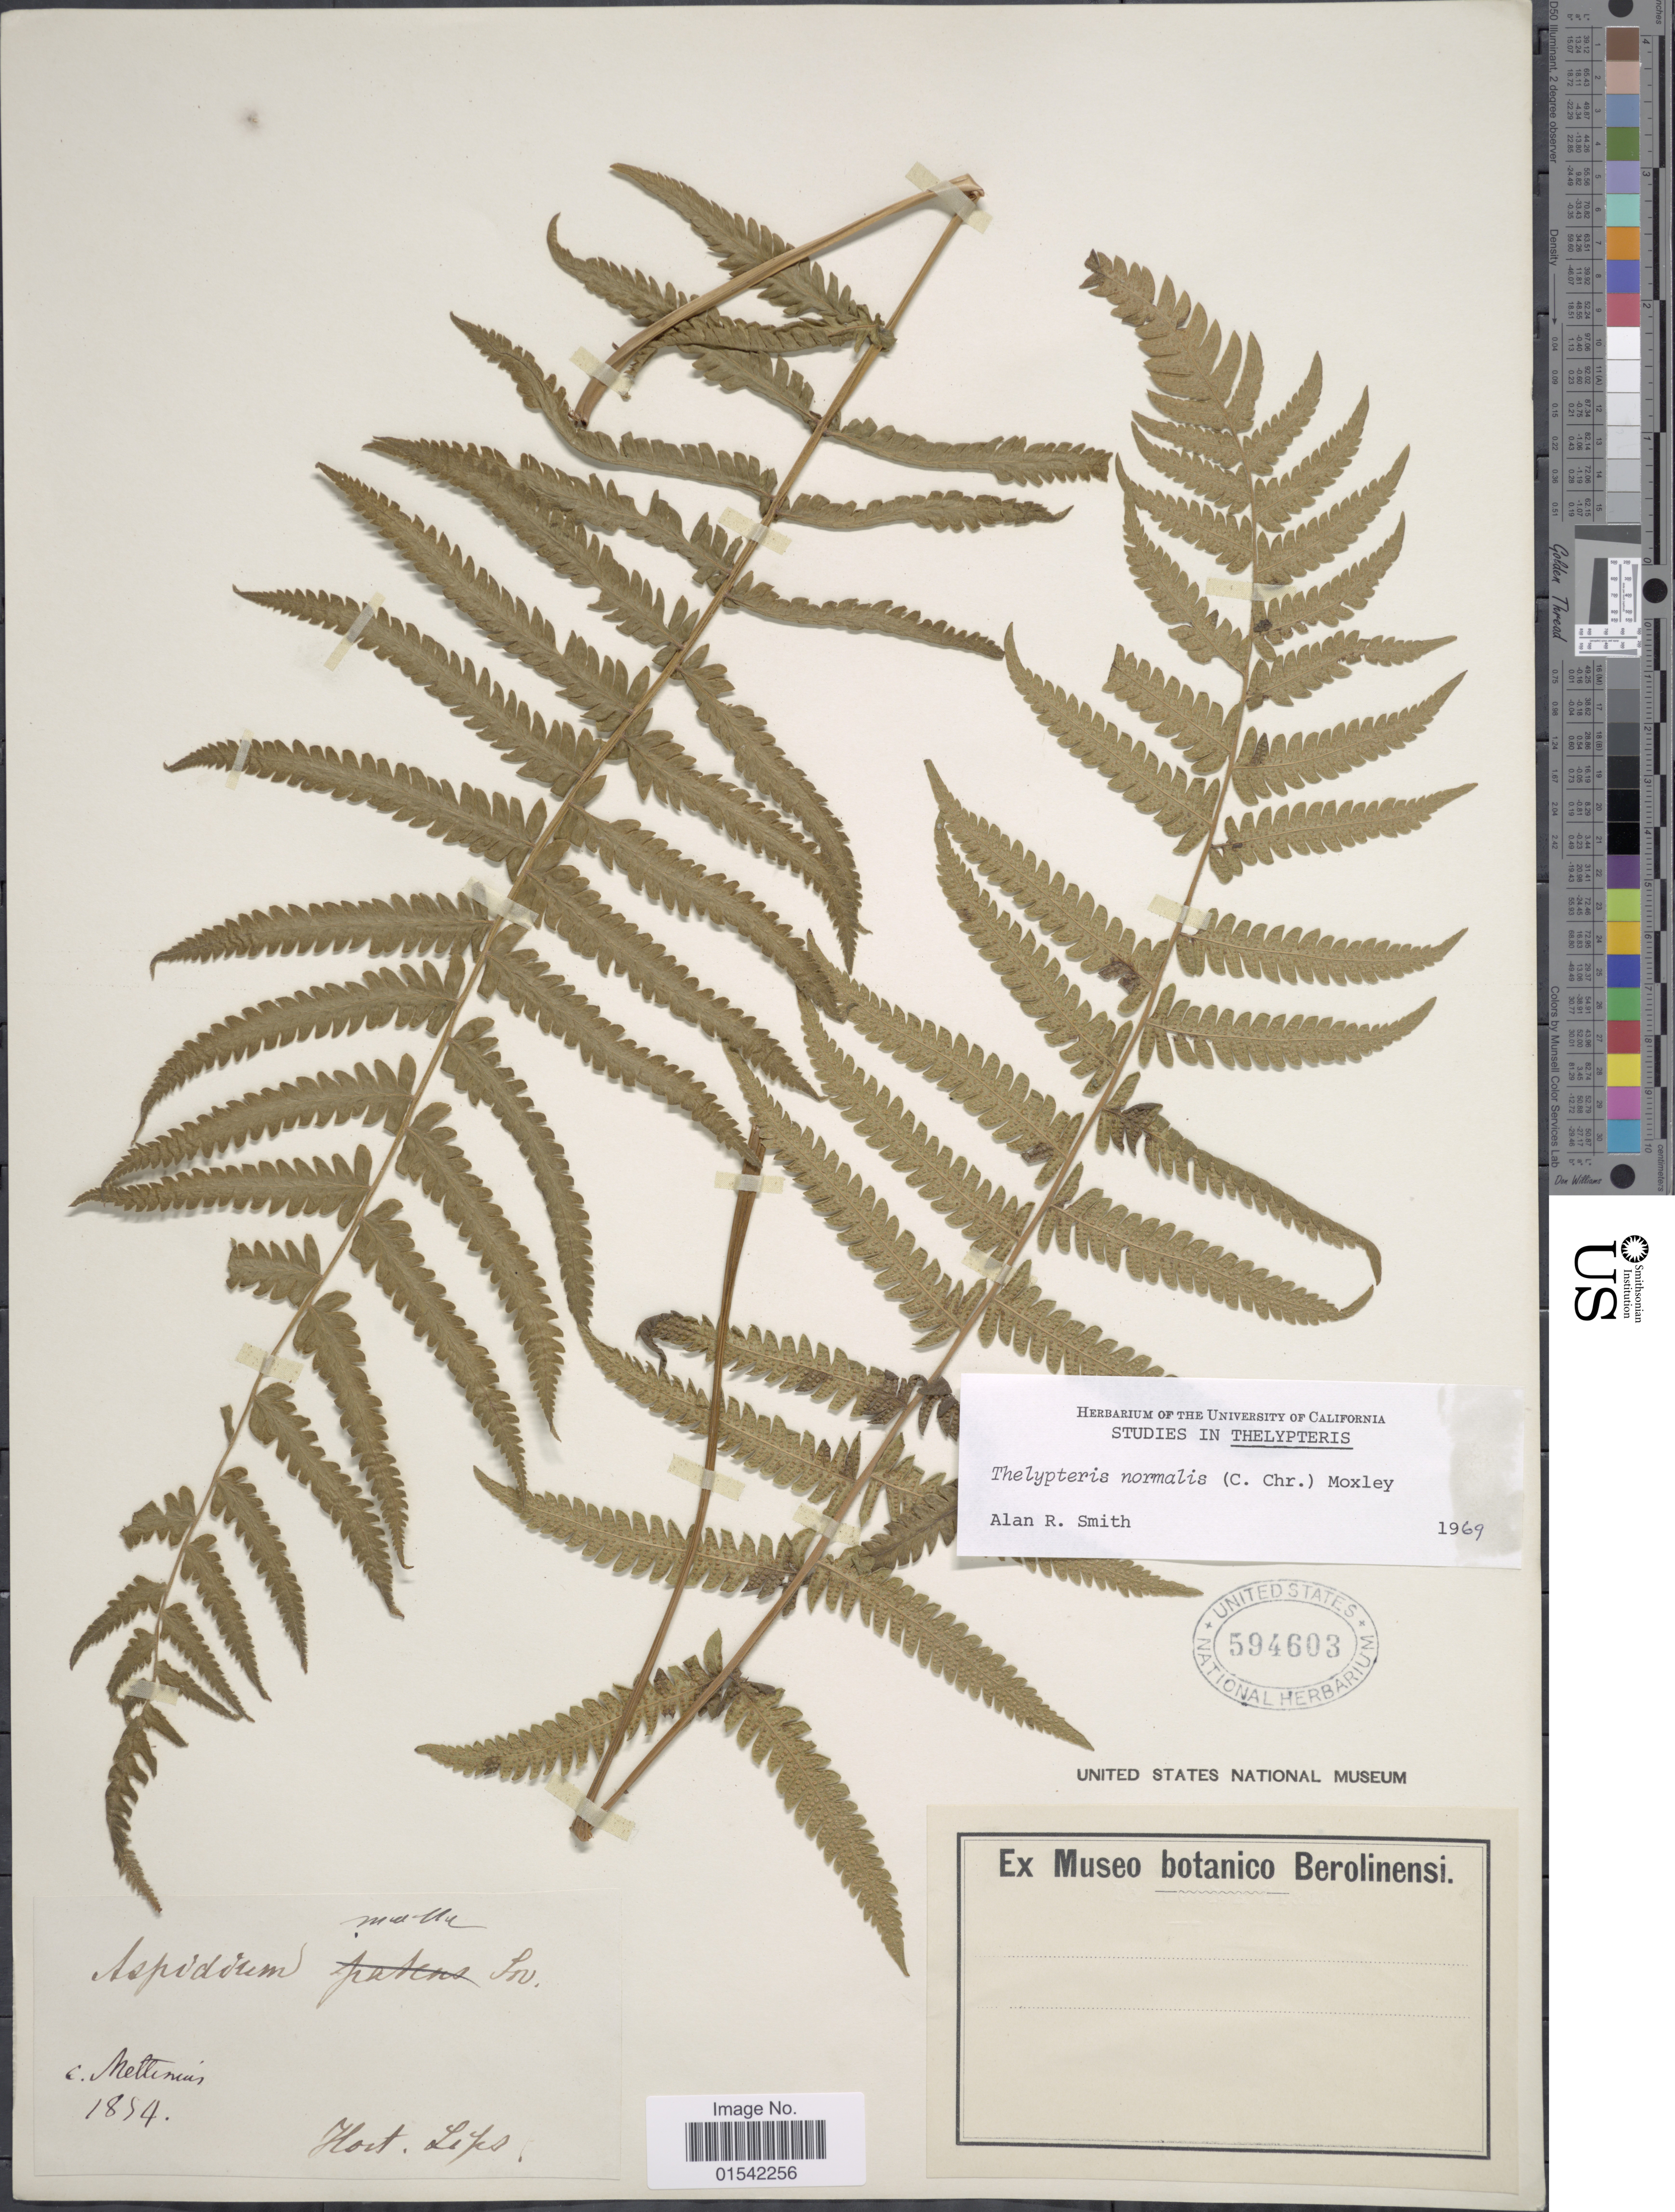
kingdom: Plantae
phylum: Tracheophyta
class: Polypodiopsida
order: Polypodiales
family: Thelypteridaceae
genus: Cyclosorus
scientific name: Cyclosorus kunthii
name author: (Desv.) Christenh.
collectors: Meltineus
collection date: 1854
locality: Hort. Lips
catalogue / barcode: US 594603